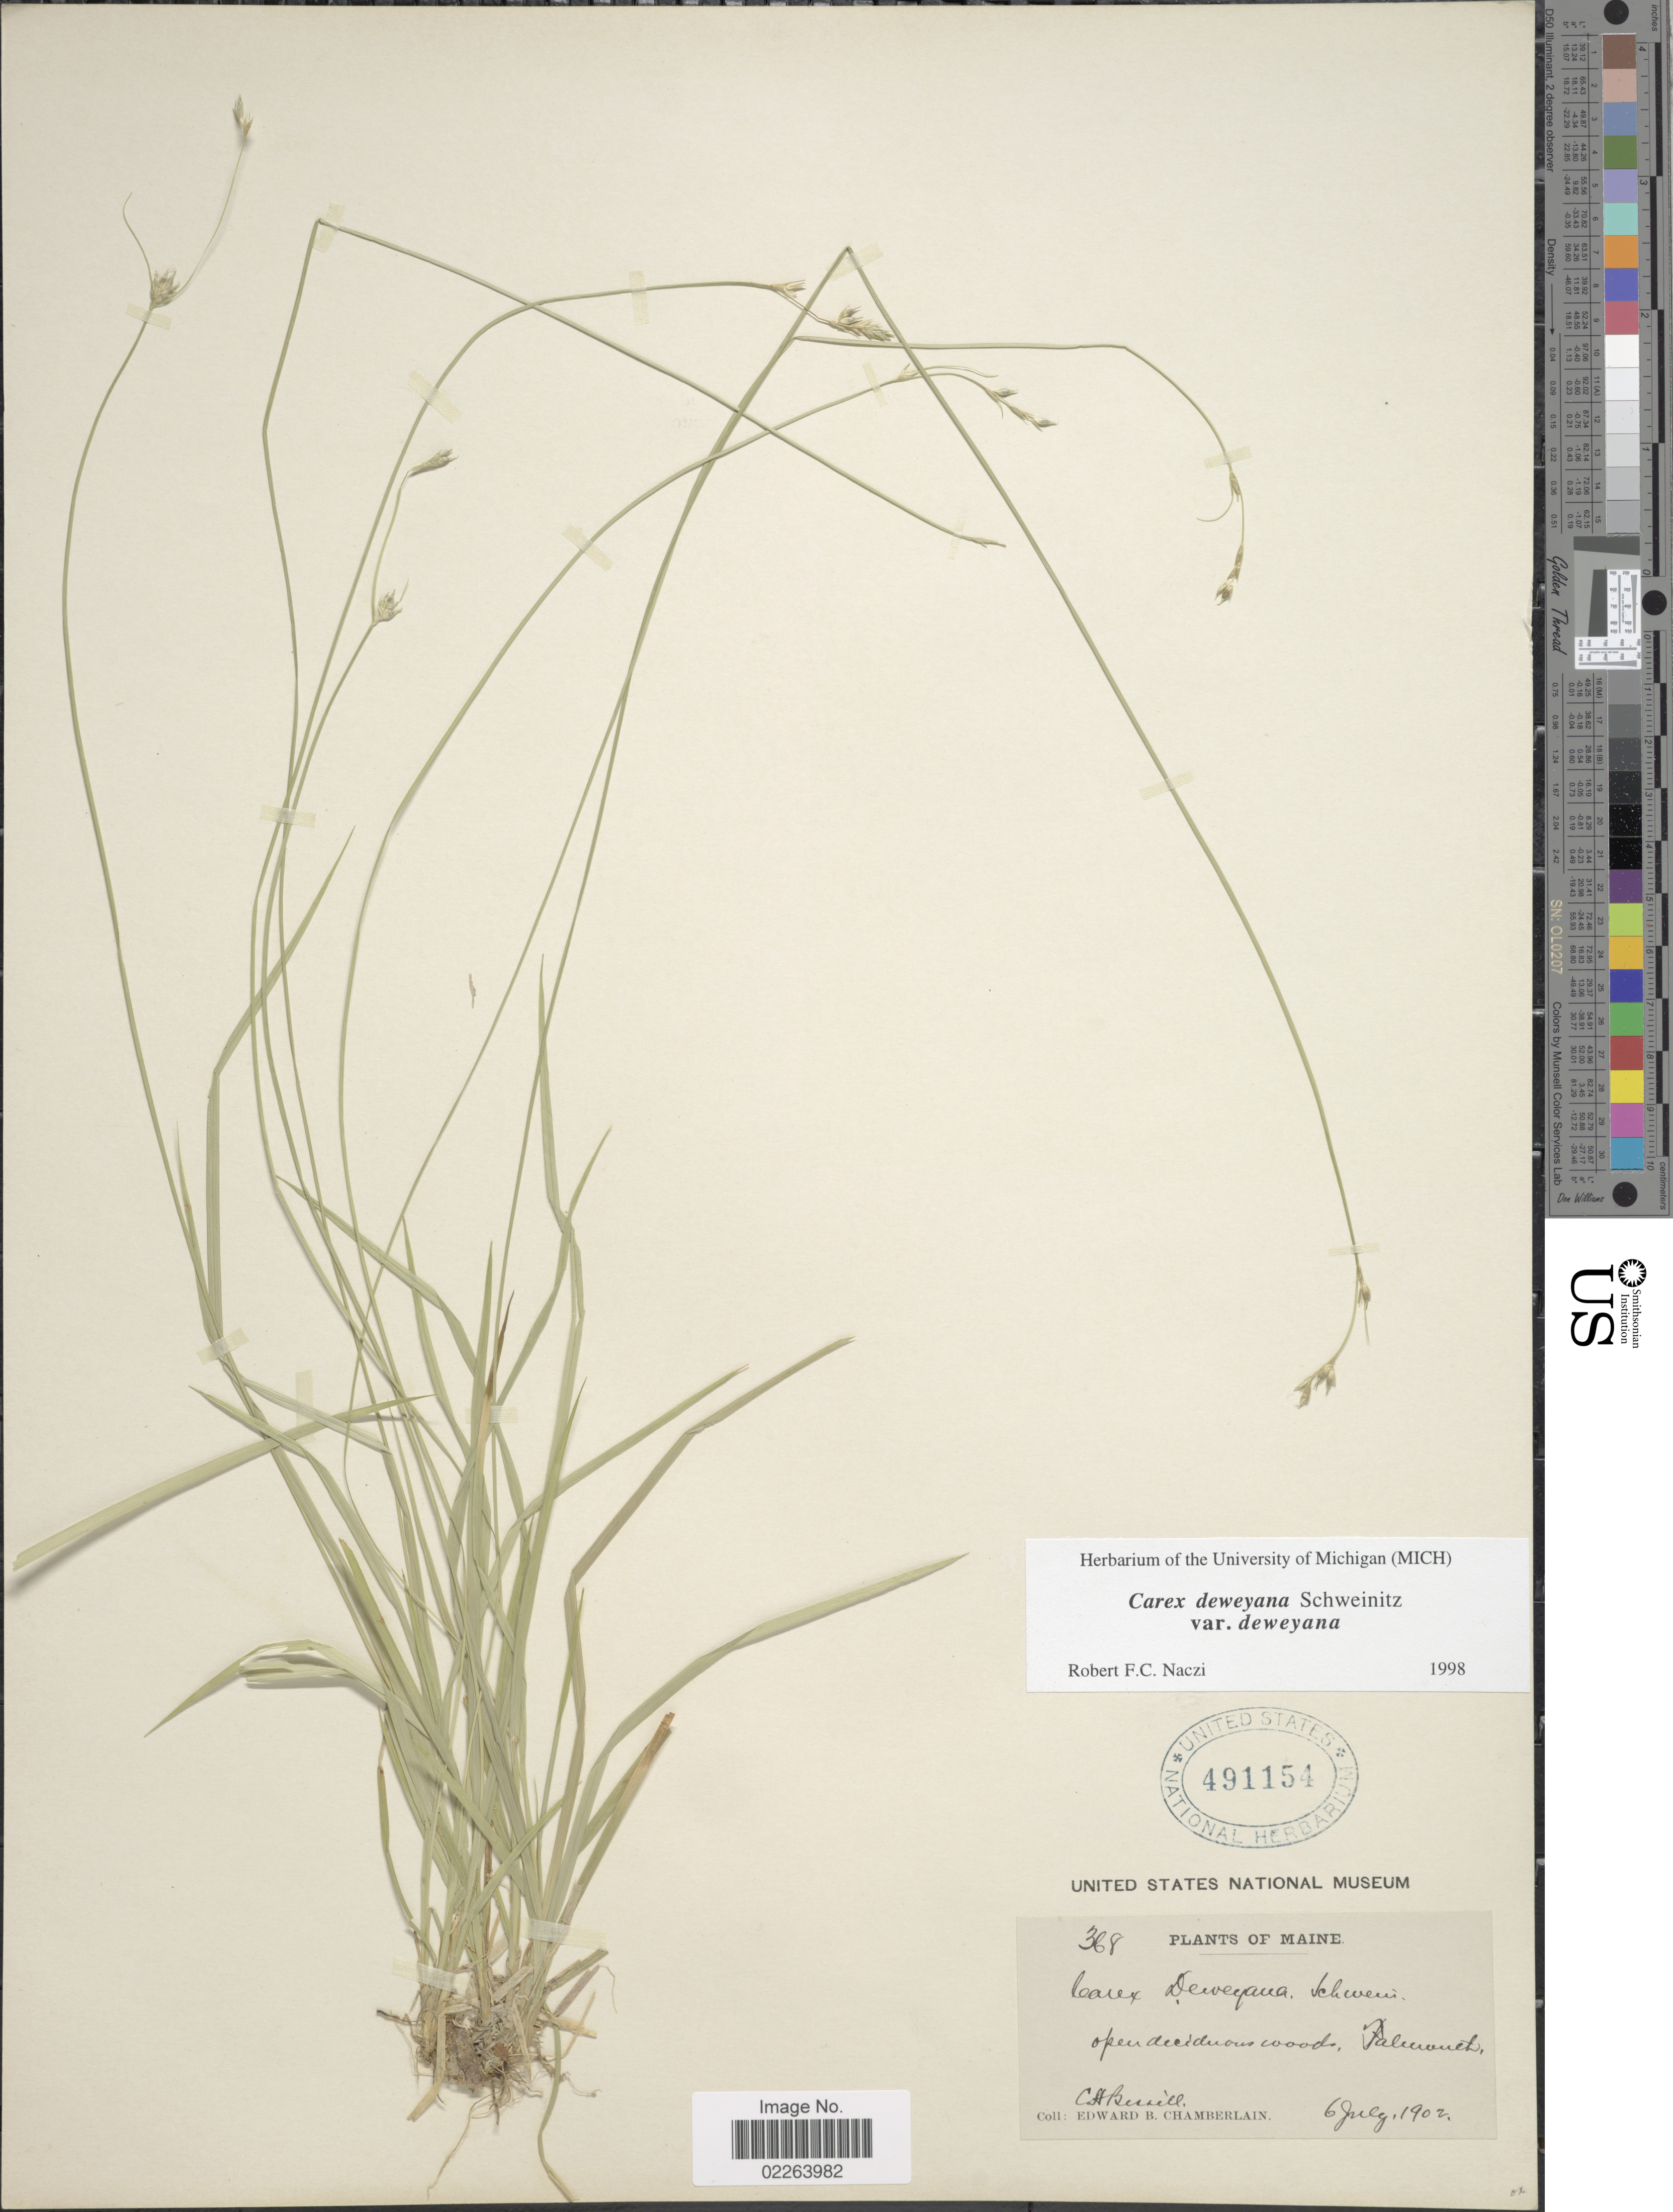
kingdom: Plantae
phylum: Tracheophyta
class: Liliopsida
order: Poales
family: Cyperaceae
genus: Carex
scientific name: Carex deweyana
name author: Schwein.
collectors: C. Bissell & E. Chamberlain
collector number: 368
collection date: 1902-07-06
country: United States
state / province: Maine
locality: Open deciduous woods, Falmouth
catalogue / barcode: US 491154